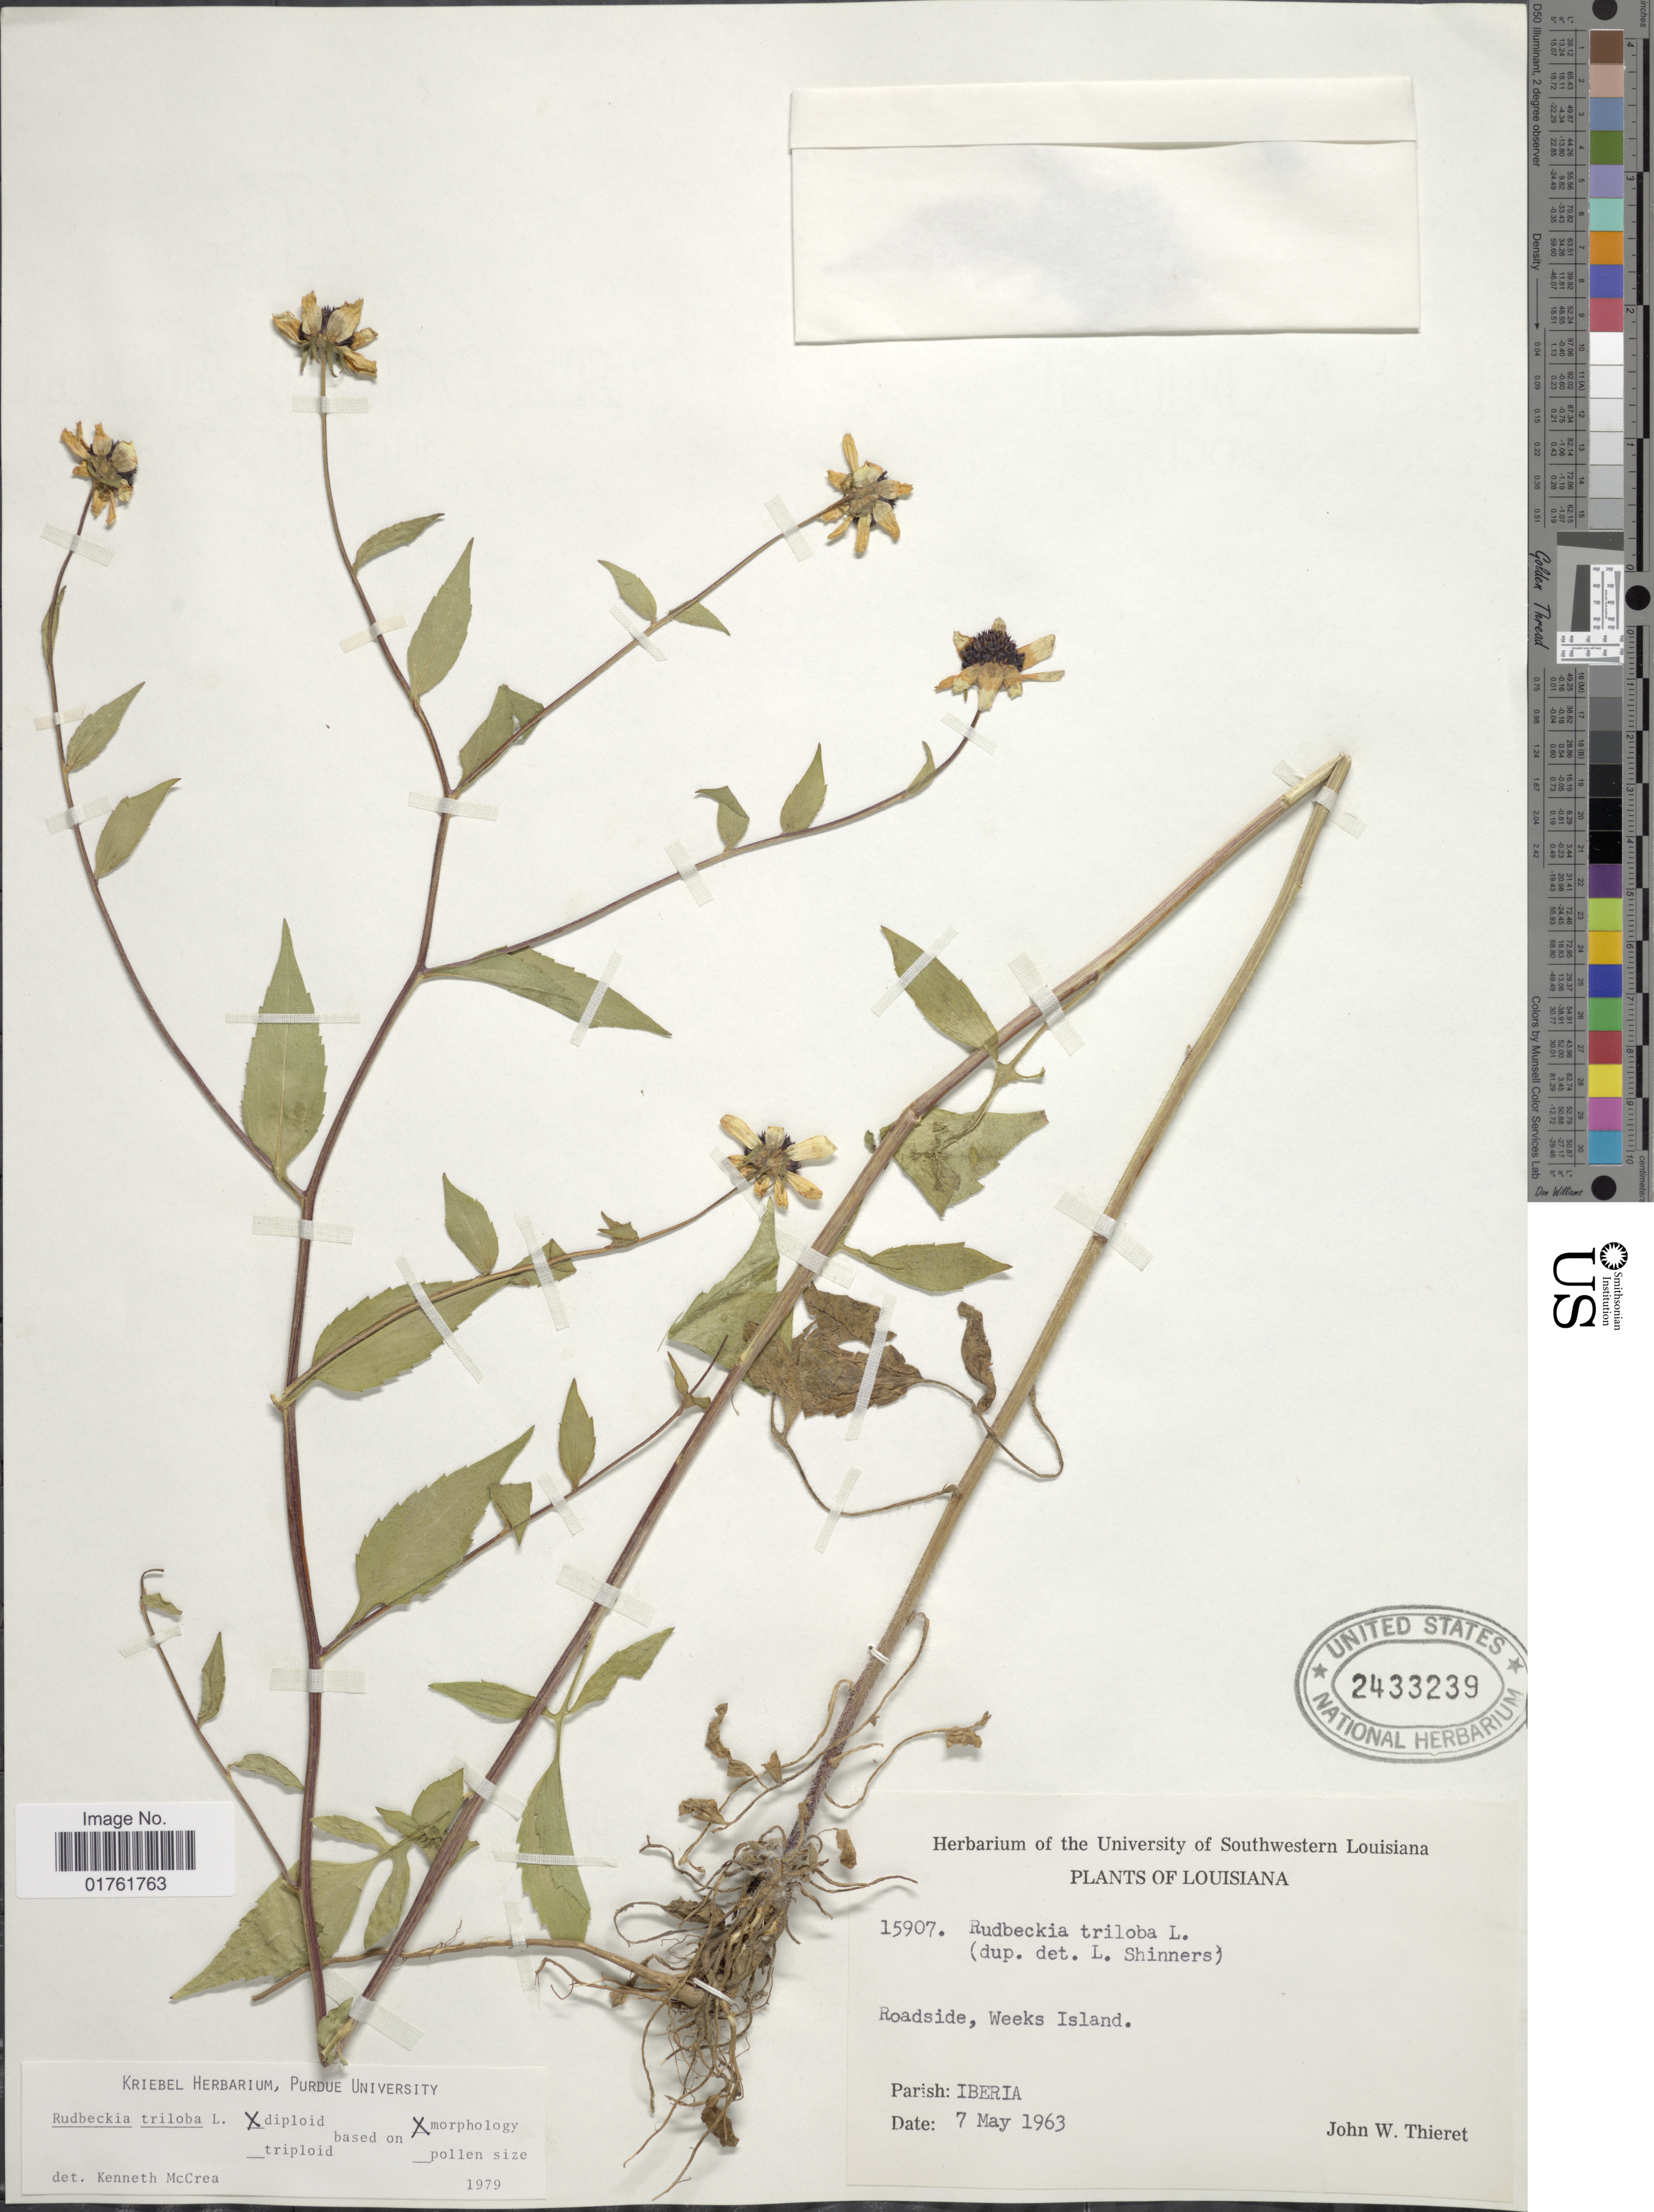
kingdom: Plantae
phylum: Tracheophyta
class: Magnoliopsida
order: Asterales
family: Asteraceae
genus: Rudbeckia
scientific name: Rudbeckia triloba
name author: L.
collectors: J. W. Thieret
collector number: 15907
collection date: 1963-05-07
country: United States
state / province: Louisiana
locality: Roadside,Weeks Island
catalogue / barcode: US 2433239